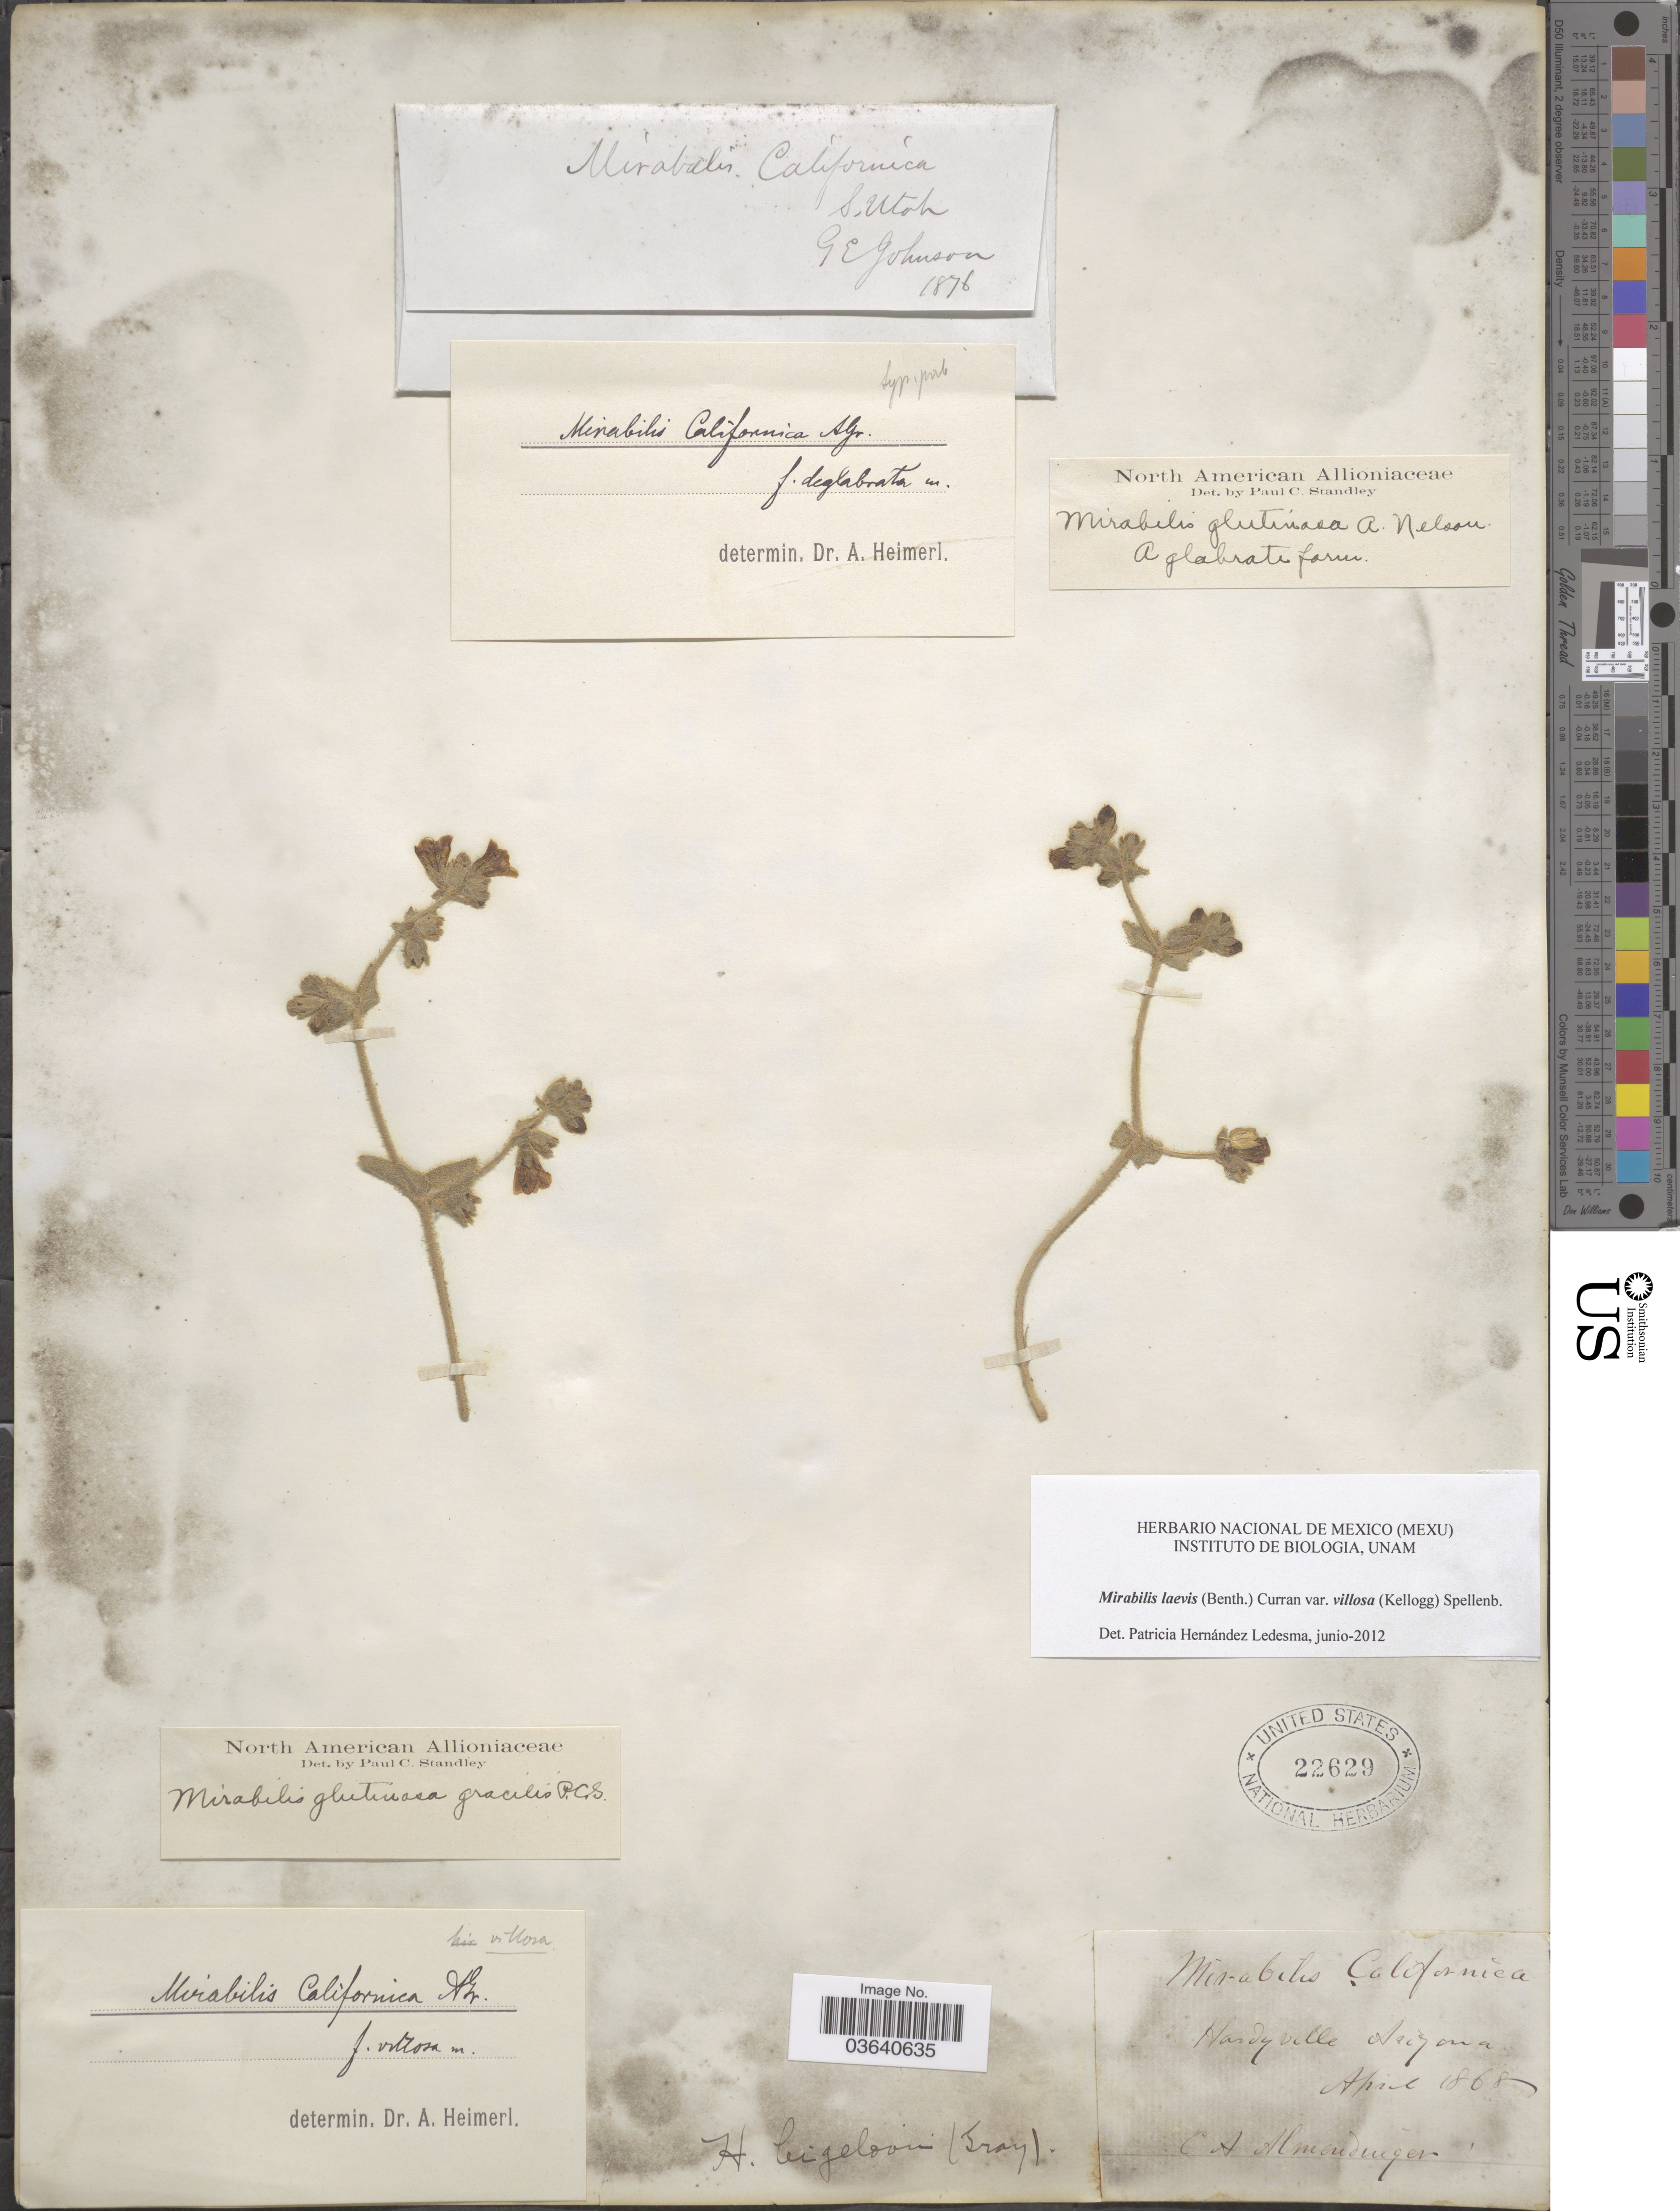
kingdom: Plantae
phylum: Tracheophyta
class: Magnoliopsida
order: Caryophyllales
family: Nyctaginaceae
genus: Mirabilis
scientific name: Mirabilis laevis var. villosa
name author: (Kellogg) Spellenb.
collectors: C. Almendinger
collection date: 1868-04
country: United States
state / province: Arizona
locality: Hardyville.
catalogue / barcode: US 22629